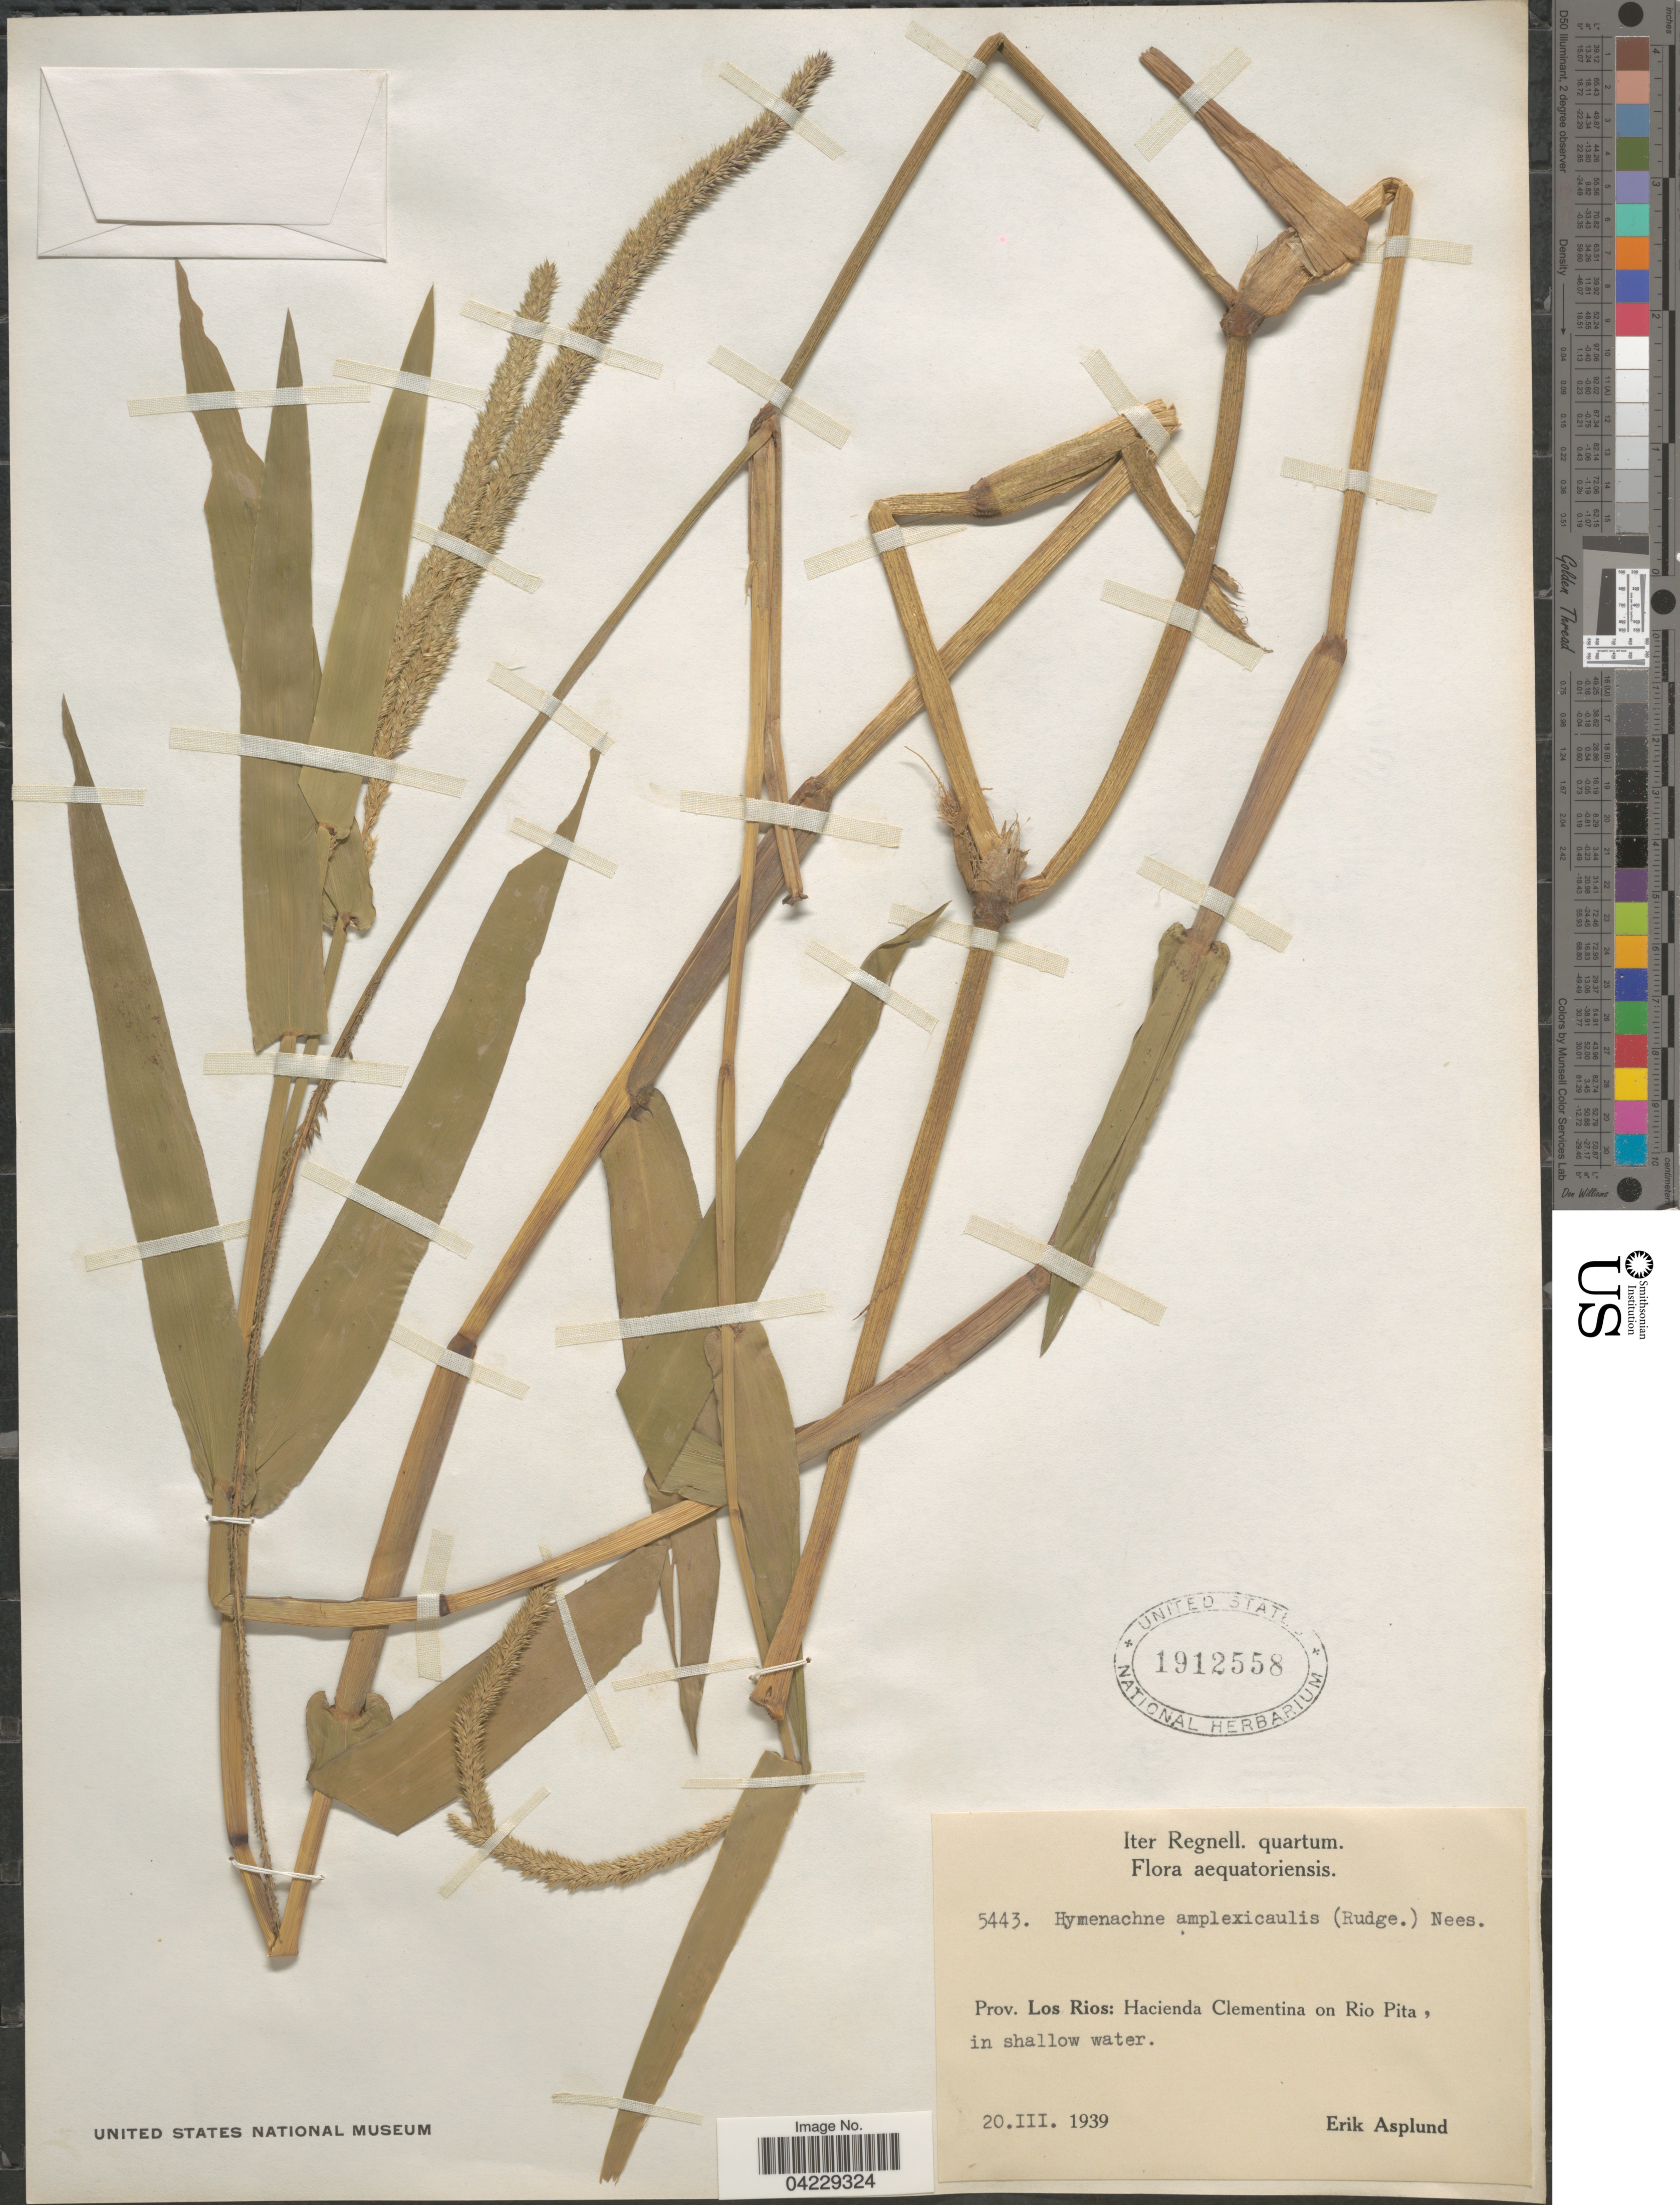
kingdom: Plantae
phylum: Tracheophyta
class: Liliopsida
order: Poales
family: Poaceae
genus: Hymenachne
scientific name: Hymenachne amplexicaulis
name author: (Rudge) Nees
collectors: E. Asplund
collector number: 5443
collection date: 1939-03-20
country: Ecuador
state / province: Los Ríos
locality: Iter Regnell. Quartum. Aequatoriensis. Hacienda Clementina on Rio Pita.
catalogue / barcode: US 1912558